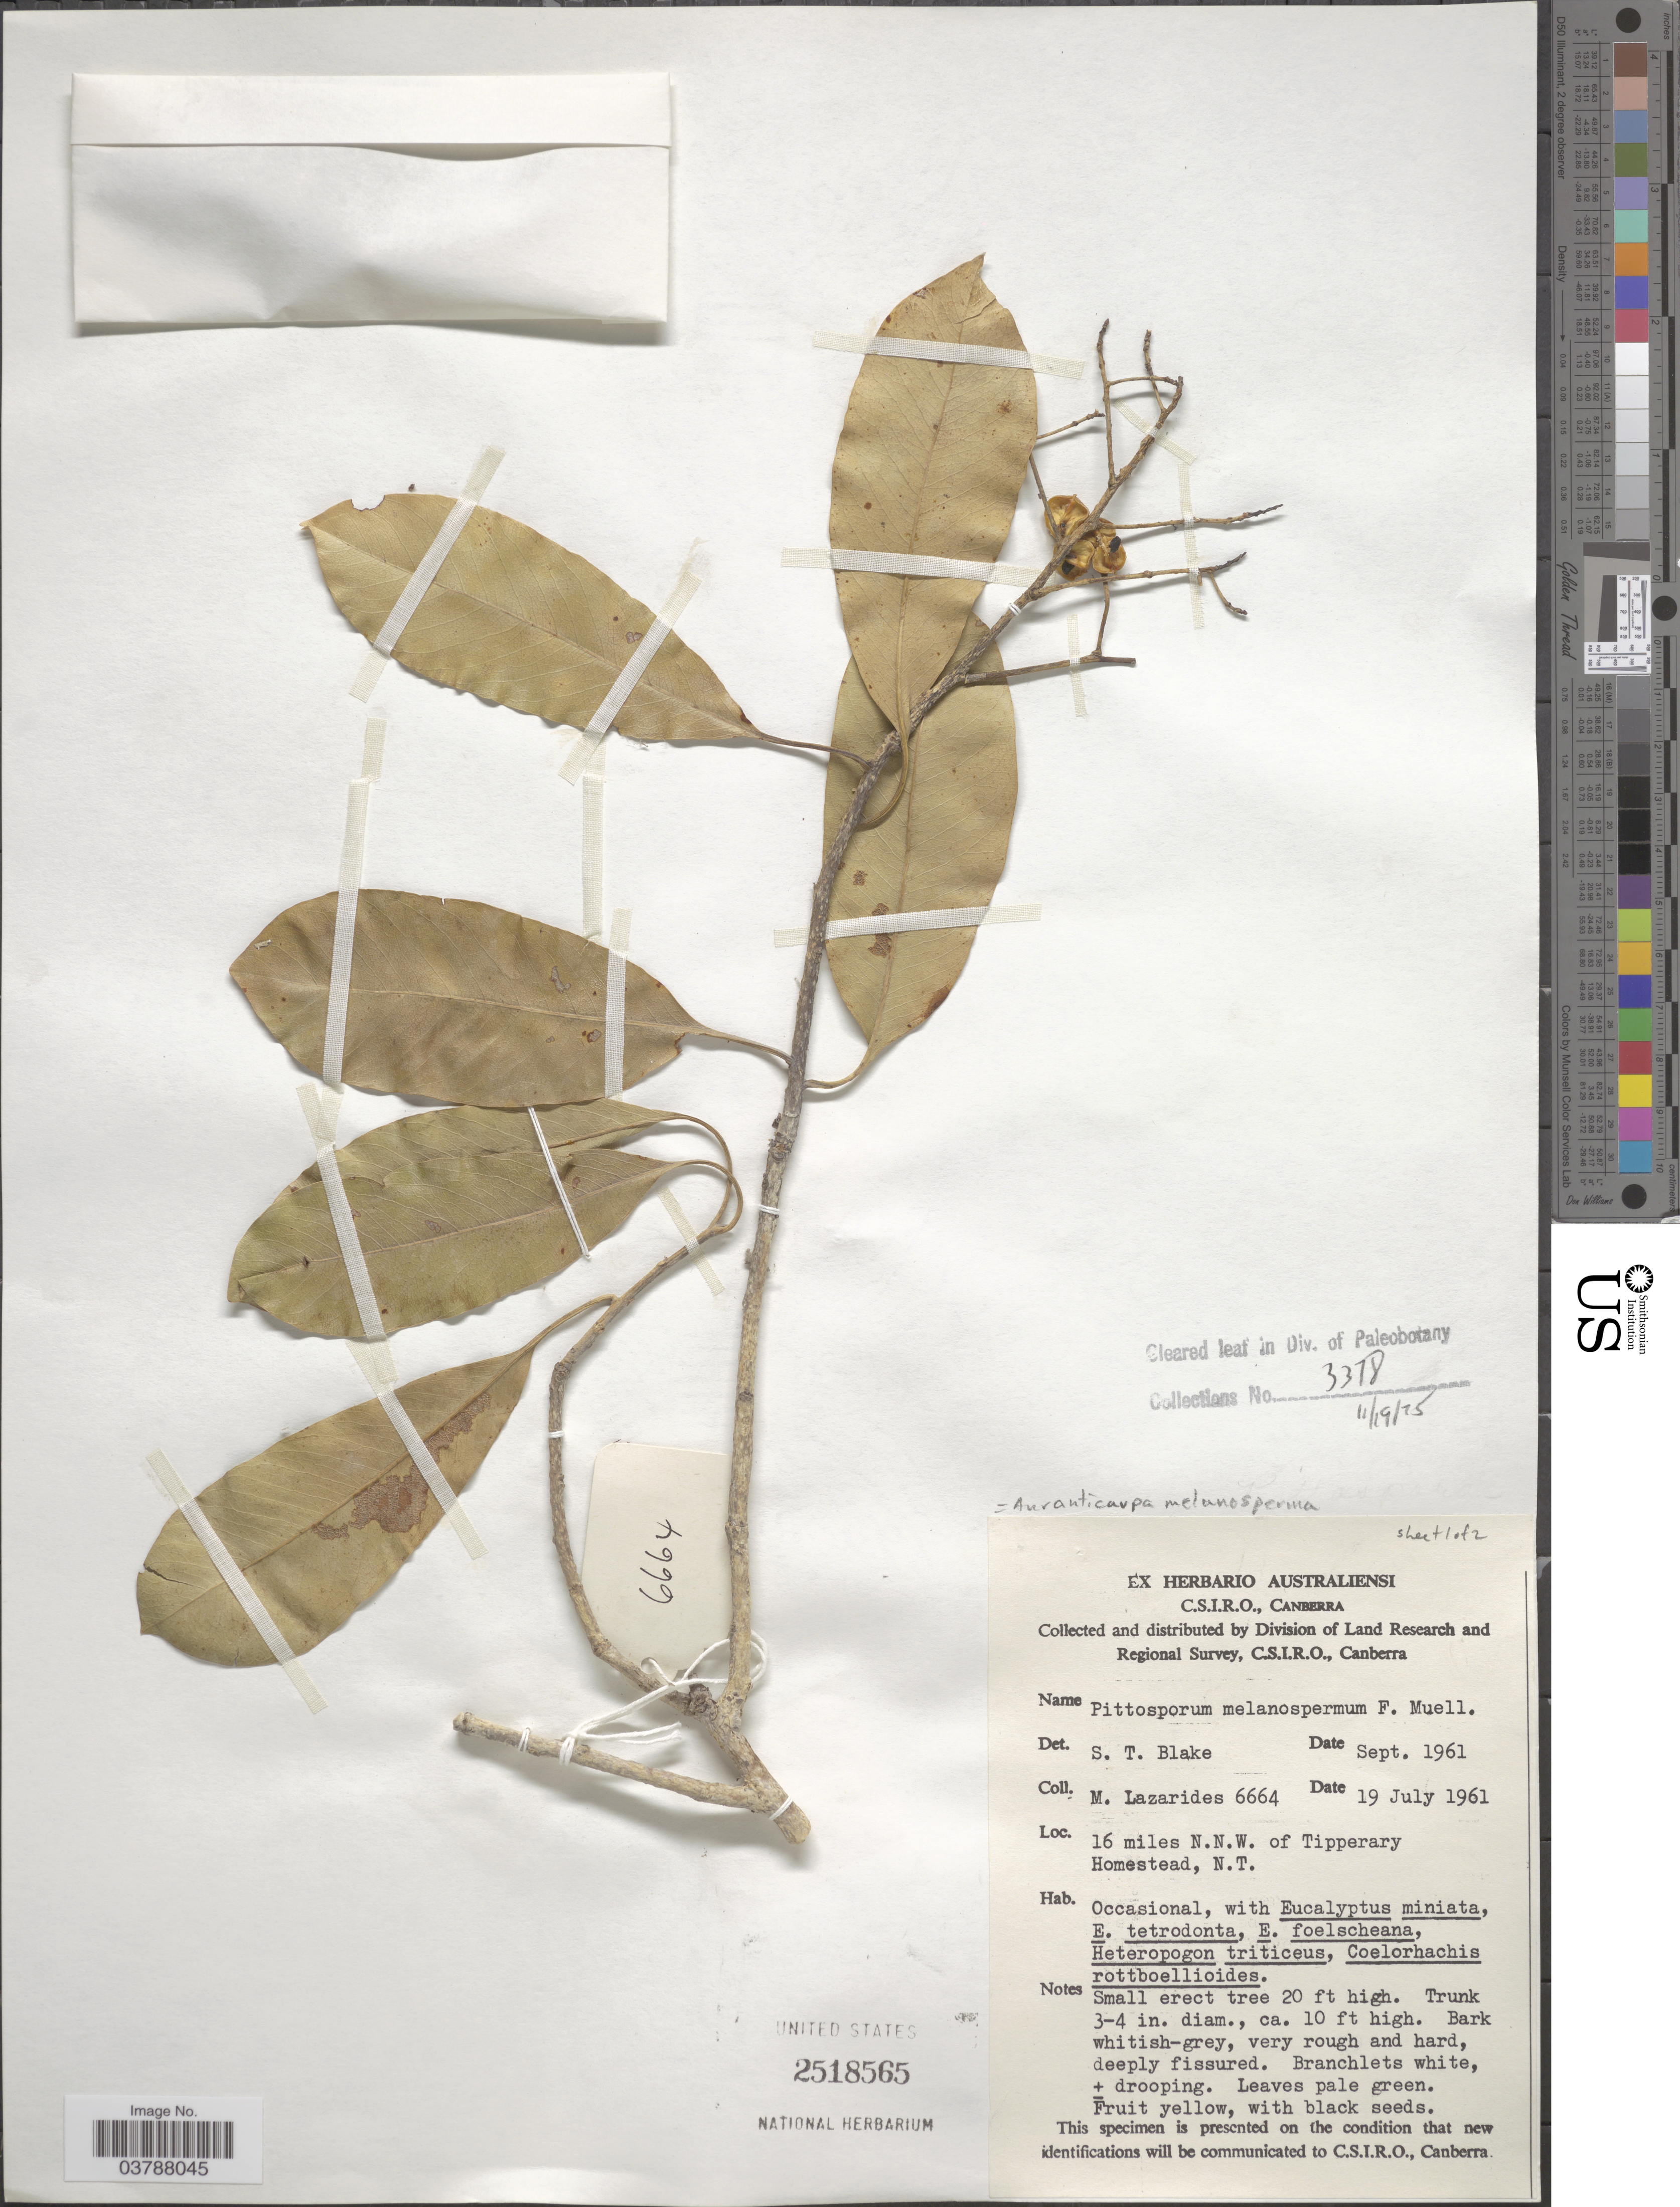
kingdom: Plantae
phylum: Tracheophyta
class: Magnoliopsida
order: Apiales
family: Pittosporaceae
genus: Auranticarpa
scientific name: Auranticarpa melanosperma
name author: L.W. Cayzer et al.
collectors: M. Lazarides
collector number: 6664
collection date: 1961-07-19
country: Australia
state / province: Northern Territory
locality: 16 miles N.N.W. of Tipperary Homestead.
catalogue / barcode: US 2518565